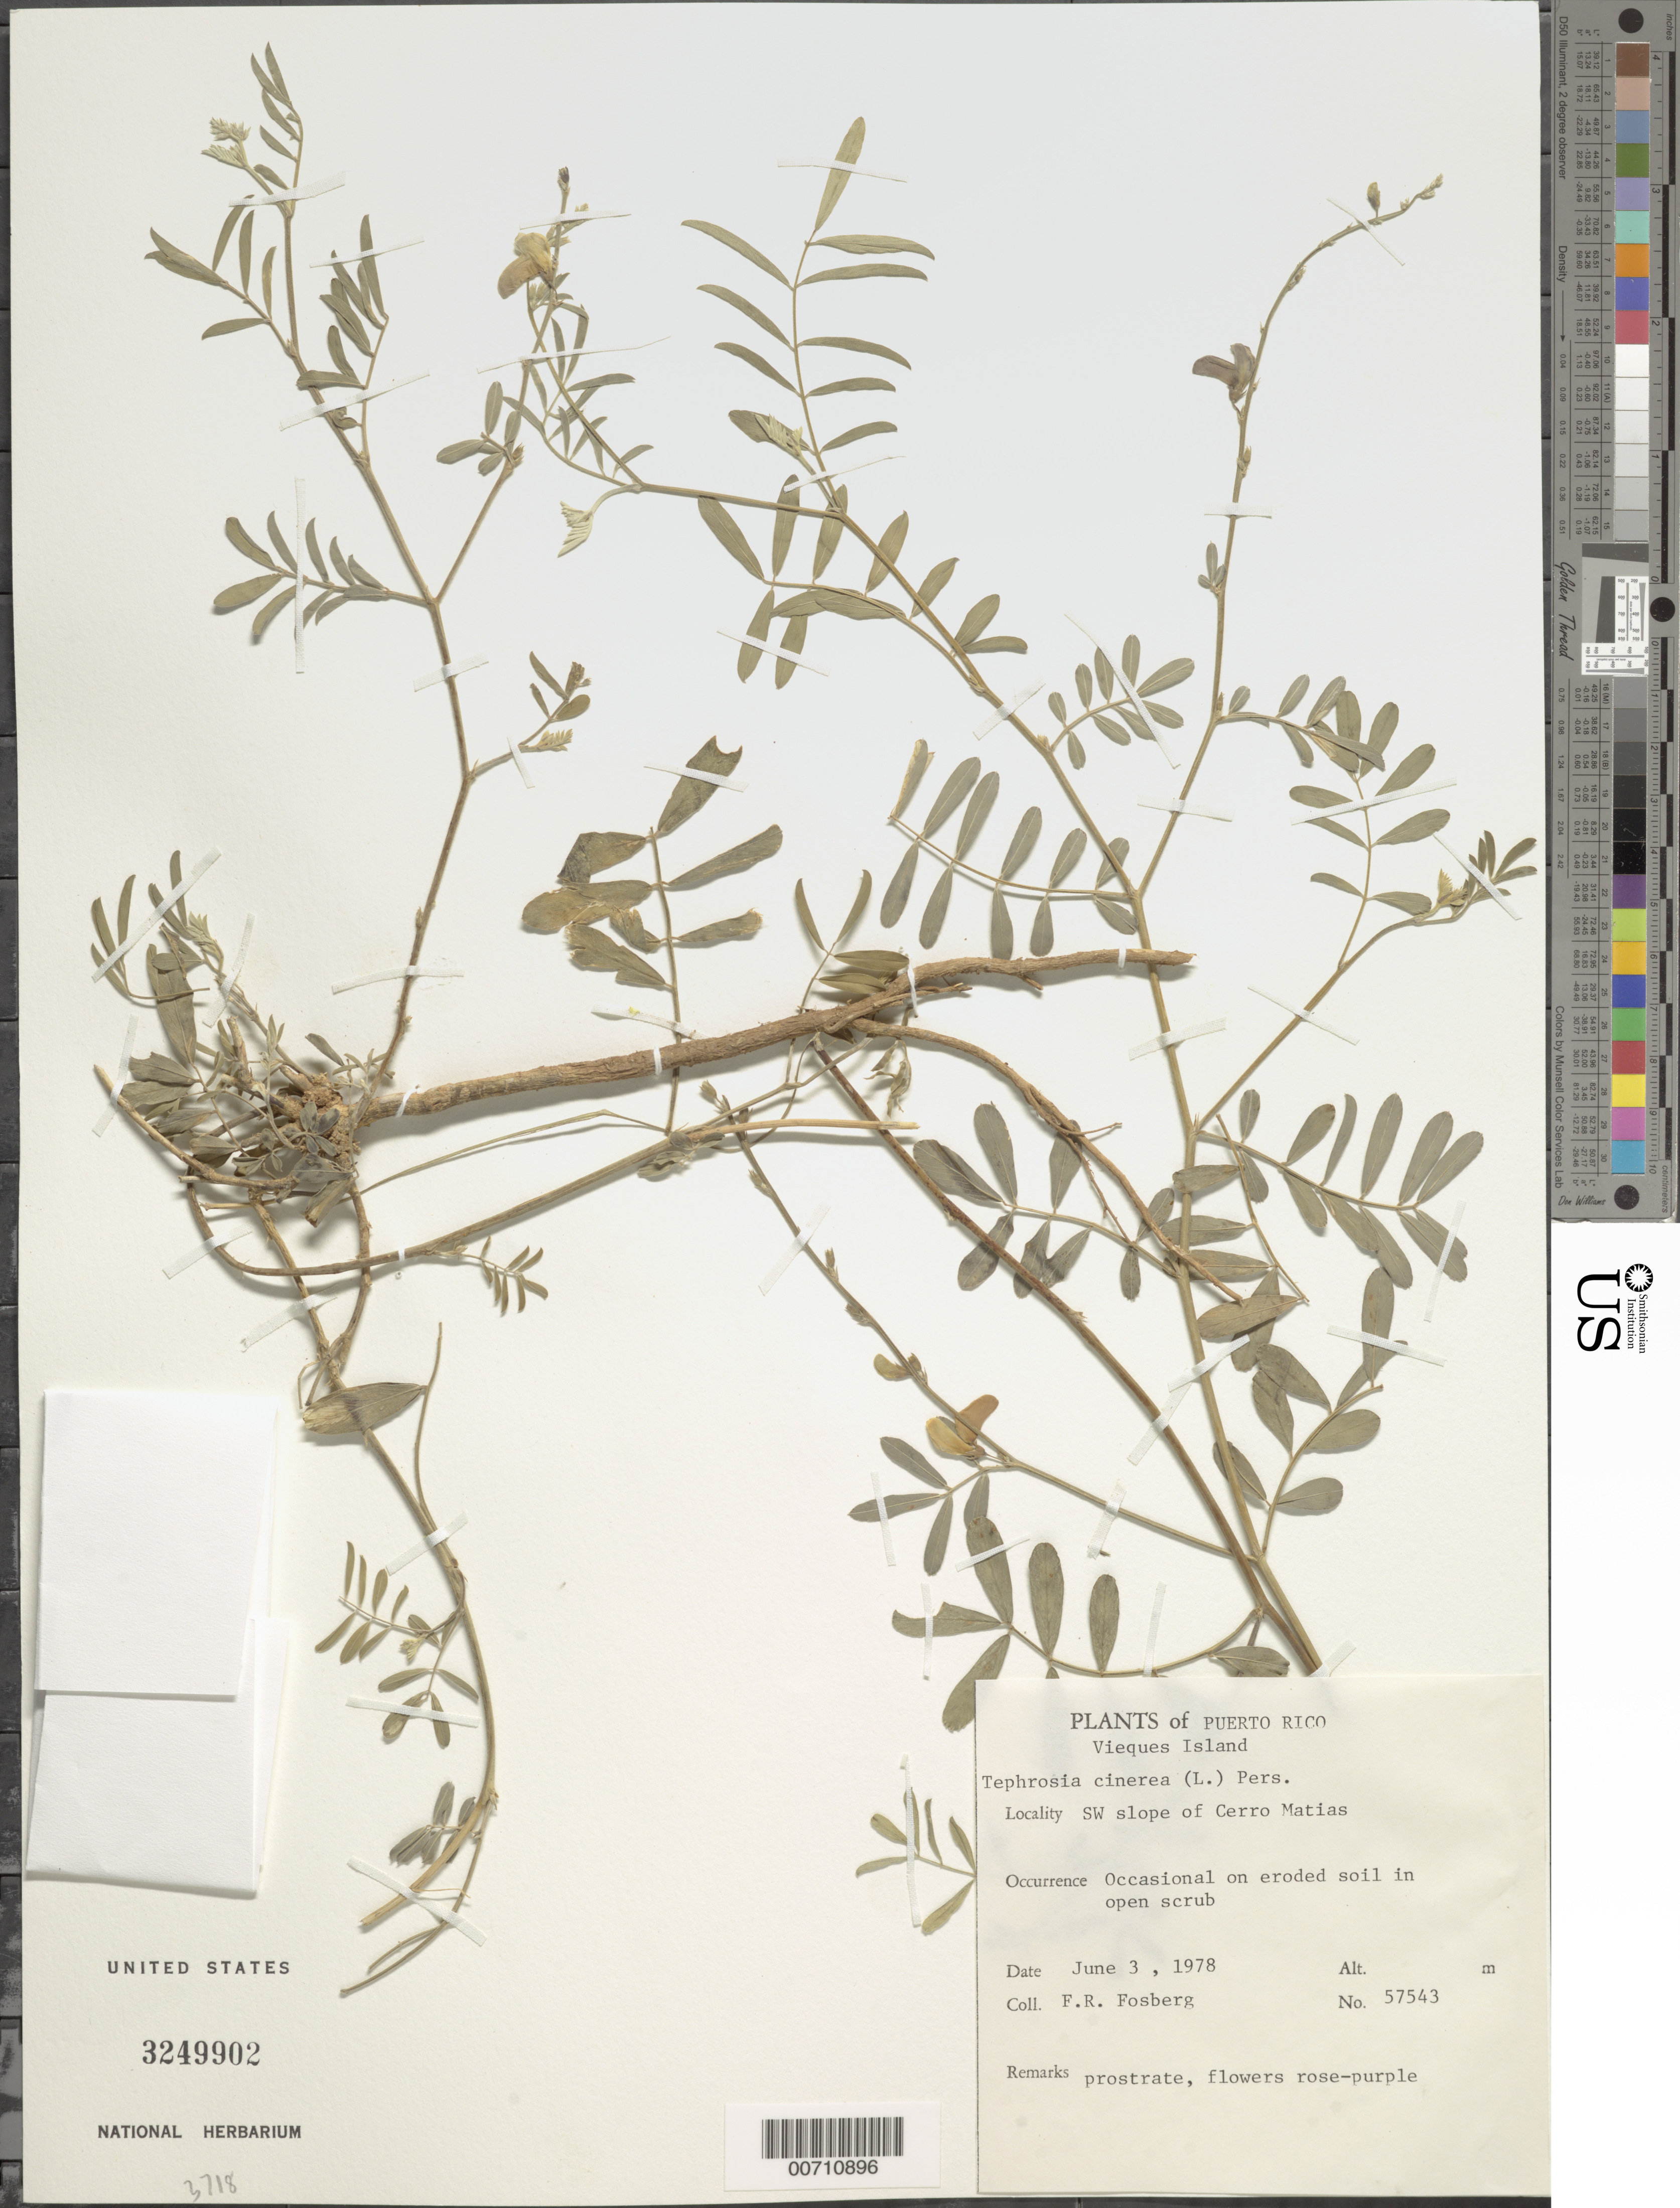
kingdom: Plantae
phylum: Tracheophyta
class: Magnoliopsida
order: Fabales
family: Fabaceae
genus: Tephrosia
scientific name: Tephrosia cinerea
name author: (L.) Pers.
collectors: F. R. Fosberg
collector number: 57543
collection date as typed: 03 Jun 1978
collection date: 1978-06-03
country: Puerto Rico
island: Vieques Island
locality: SW slope of Cerro Matias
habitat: On eroded soil in open scrub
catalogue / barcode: US 3249902